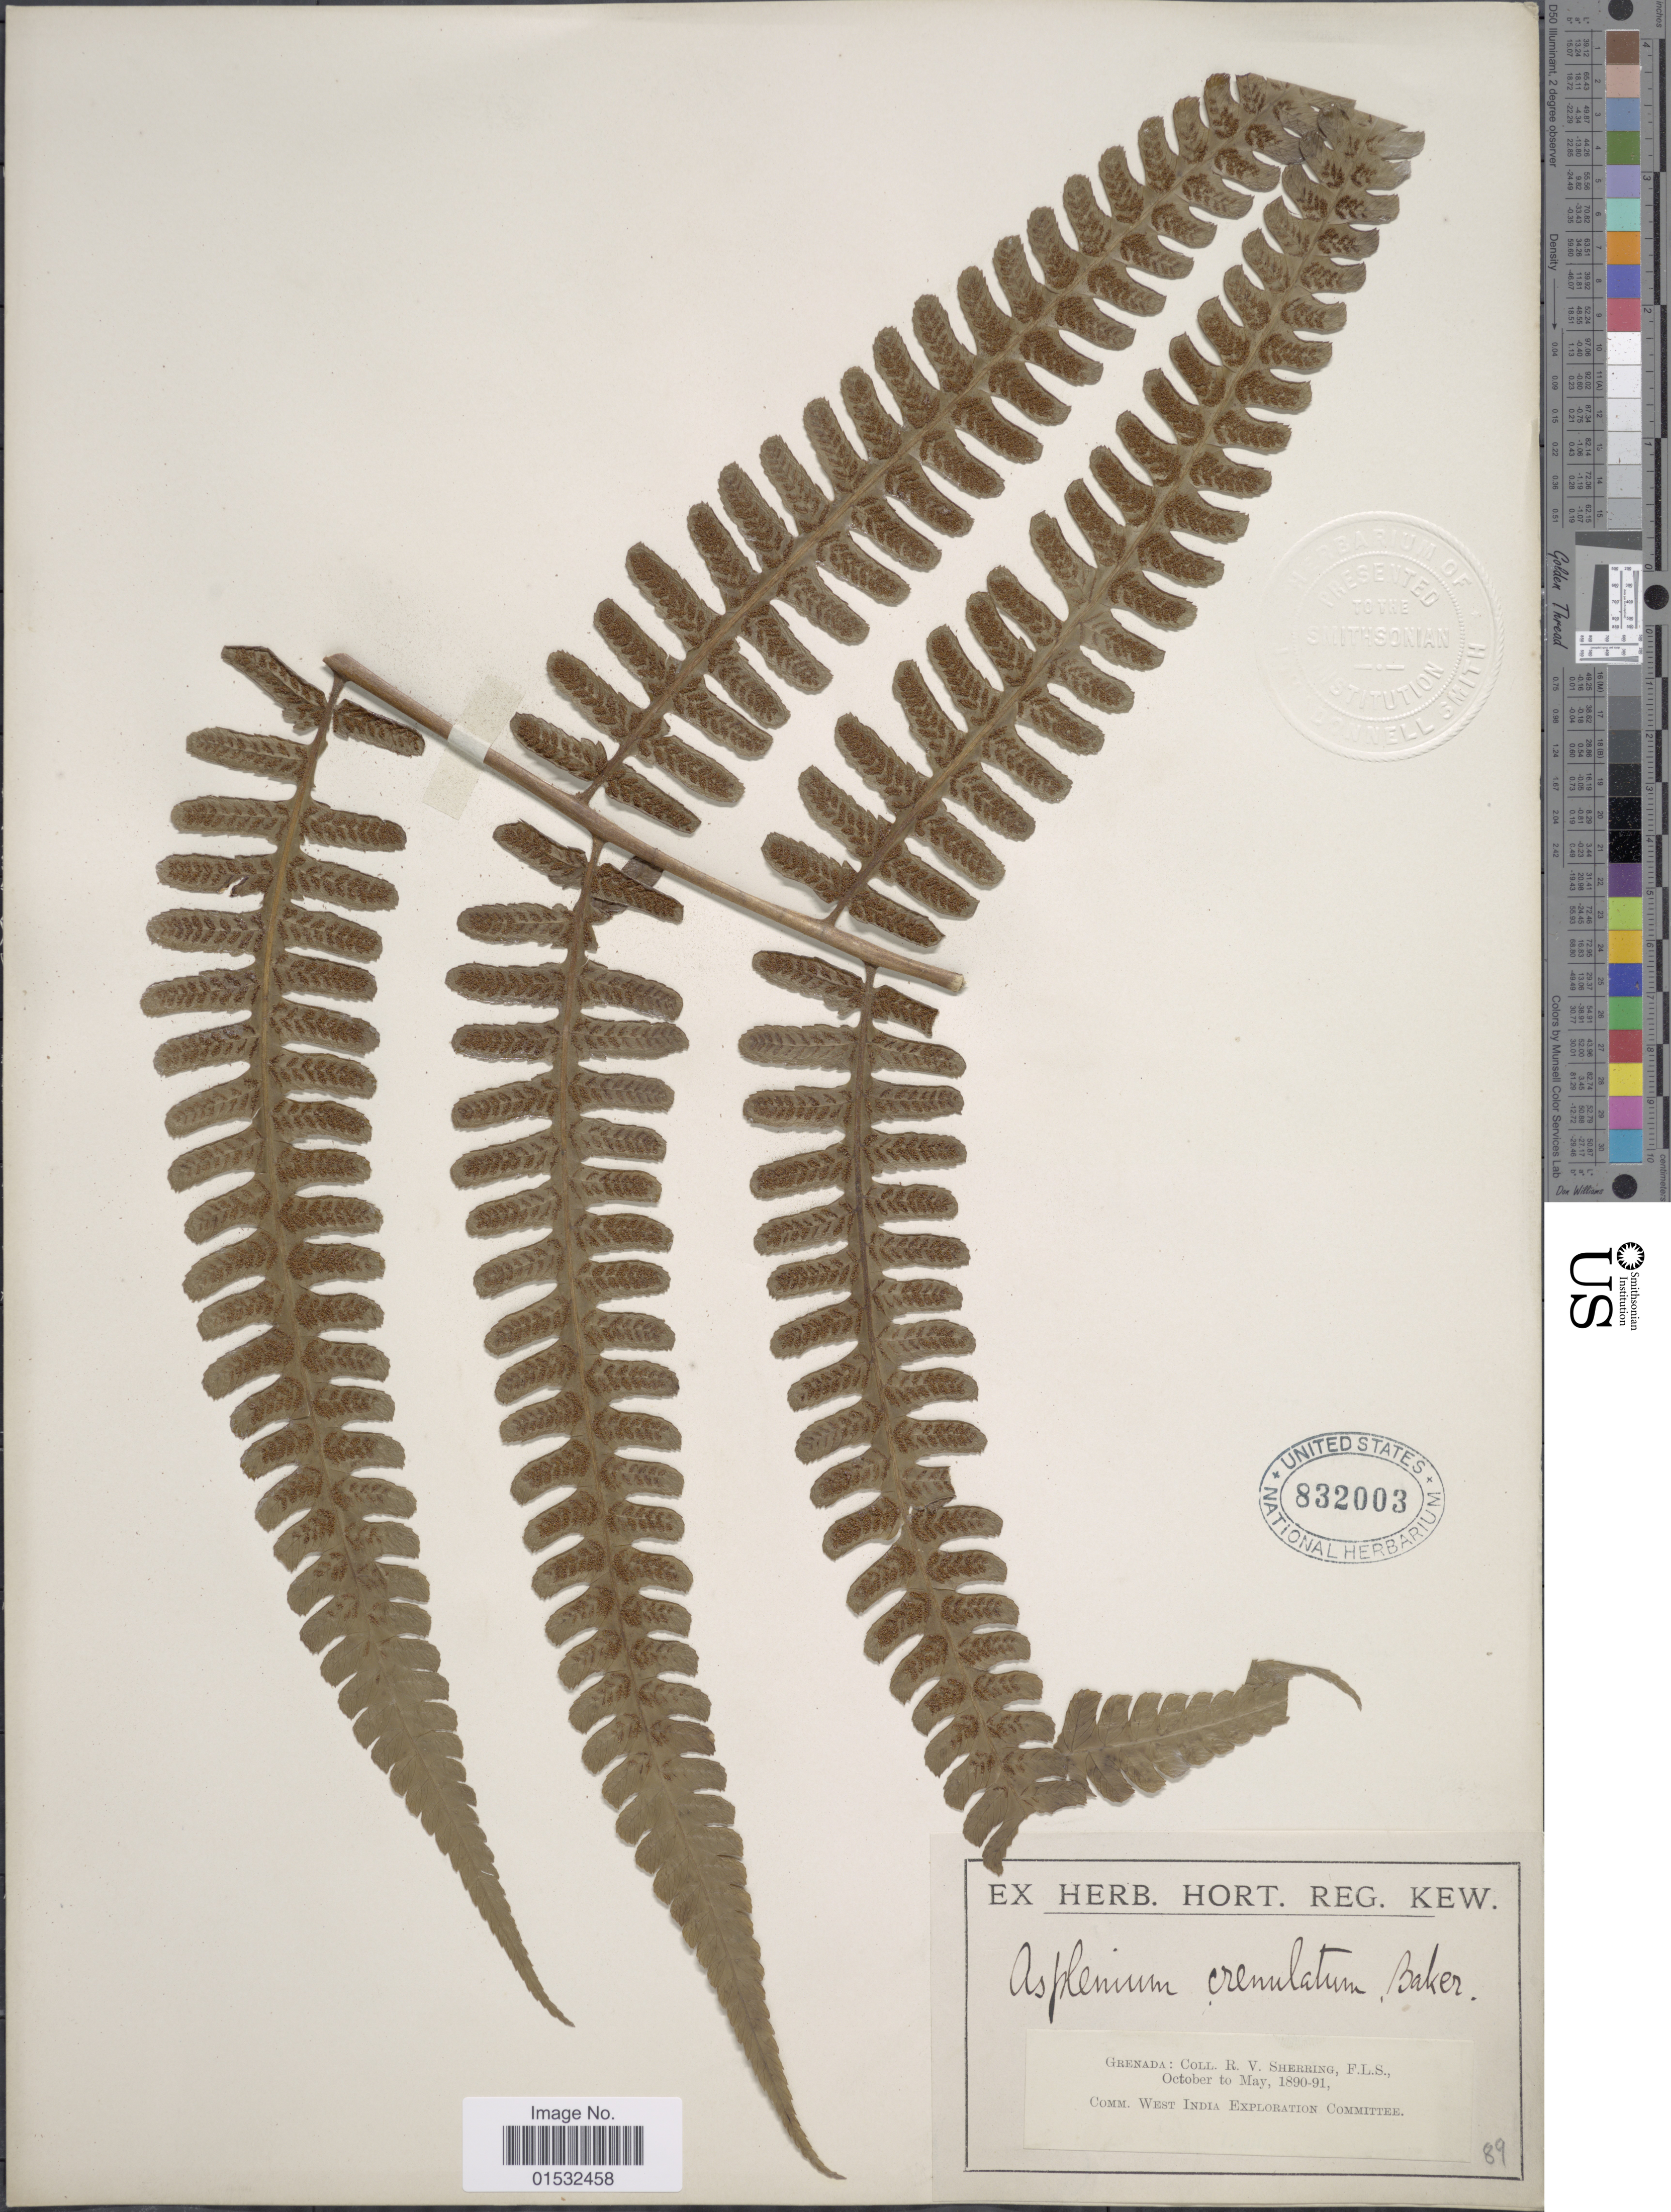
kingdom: Plantae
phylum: Tracheophyta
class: Polypodiopsida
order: Polypodiales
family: Athyriaceae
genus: Diplazium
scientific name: Diplazium striatum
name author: (L.) C. Presl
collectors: R. Sherring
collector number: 89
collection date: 1890-10/1891-05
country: Grenada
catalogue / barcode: US 832003